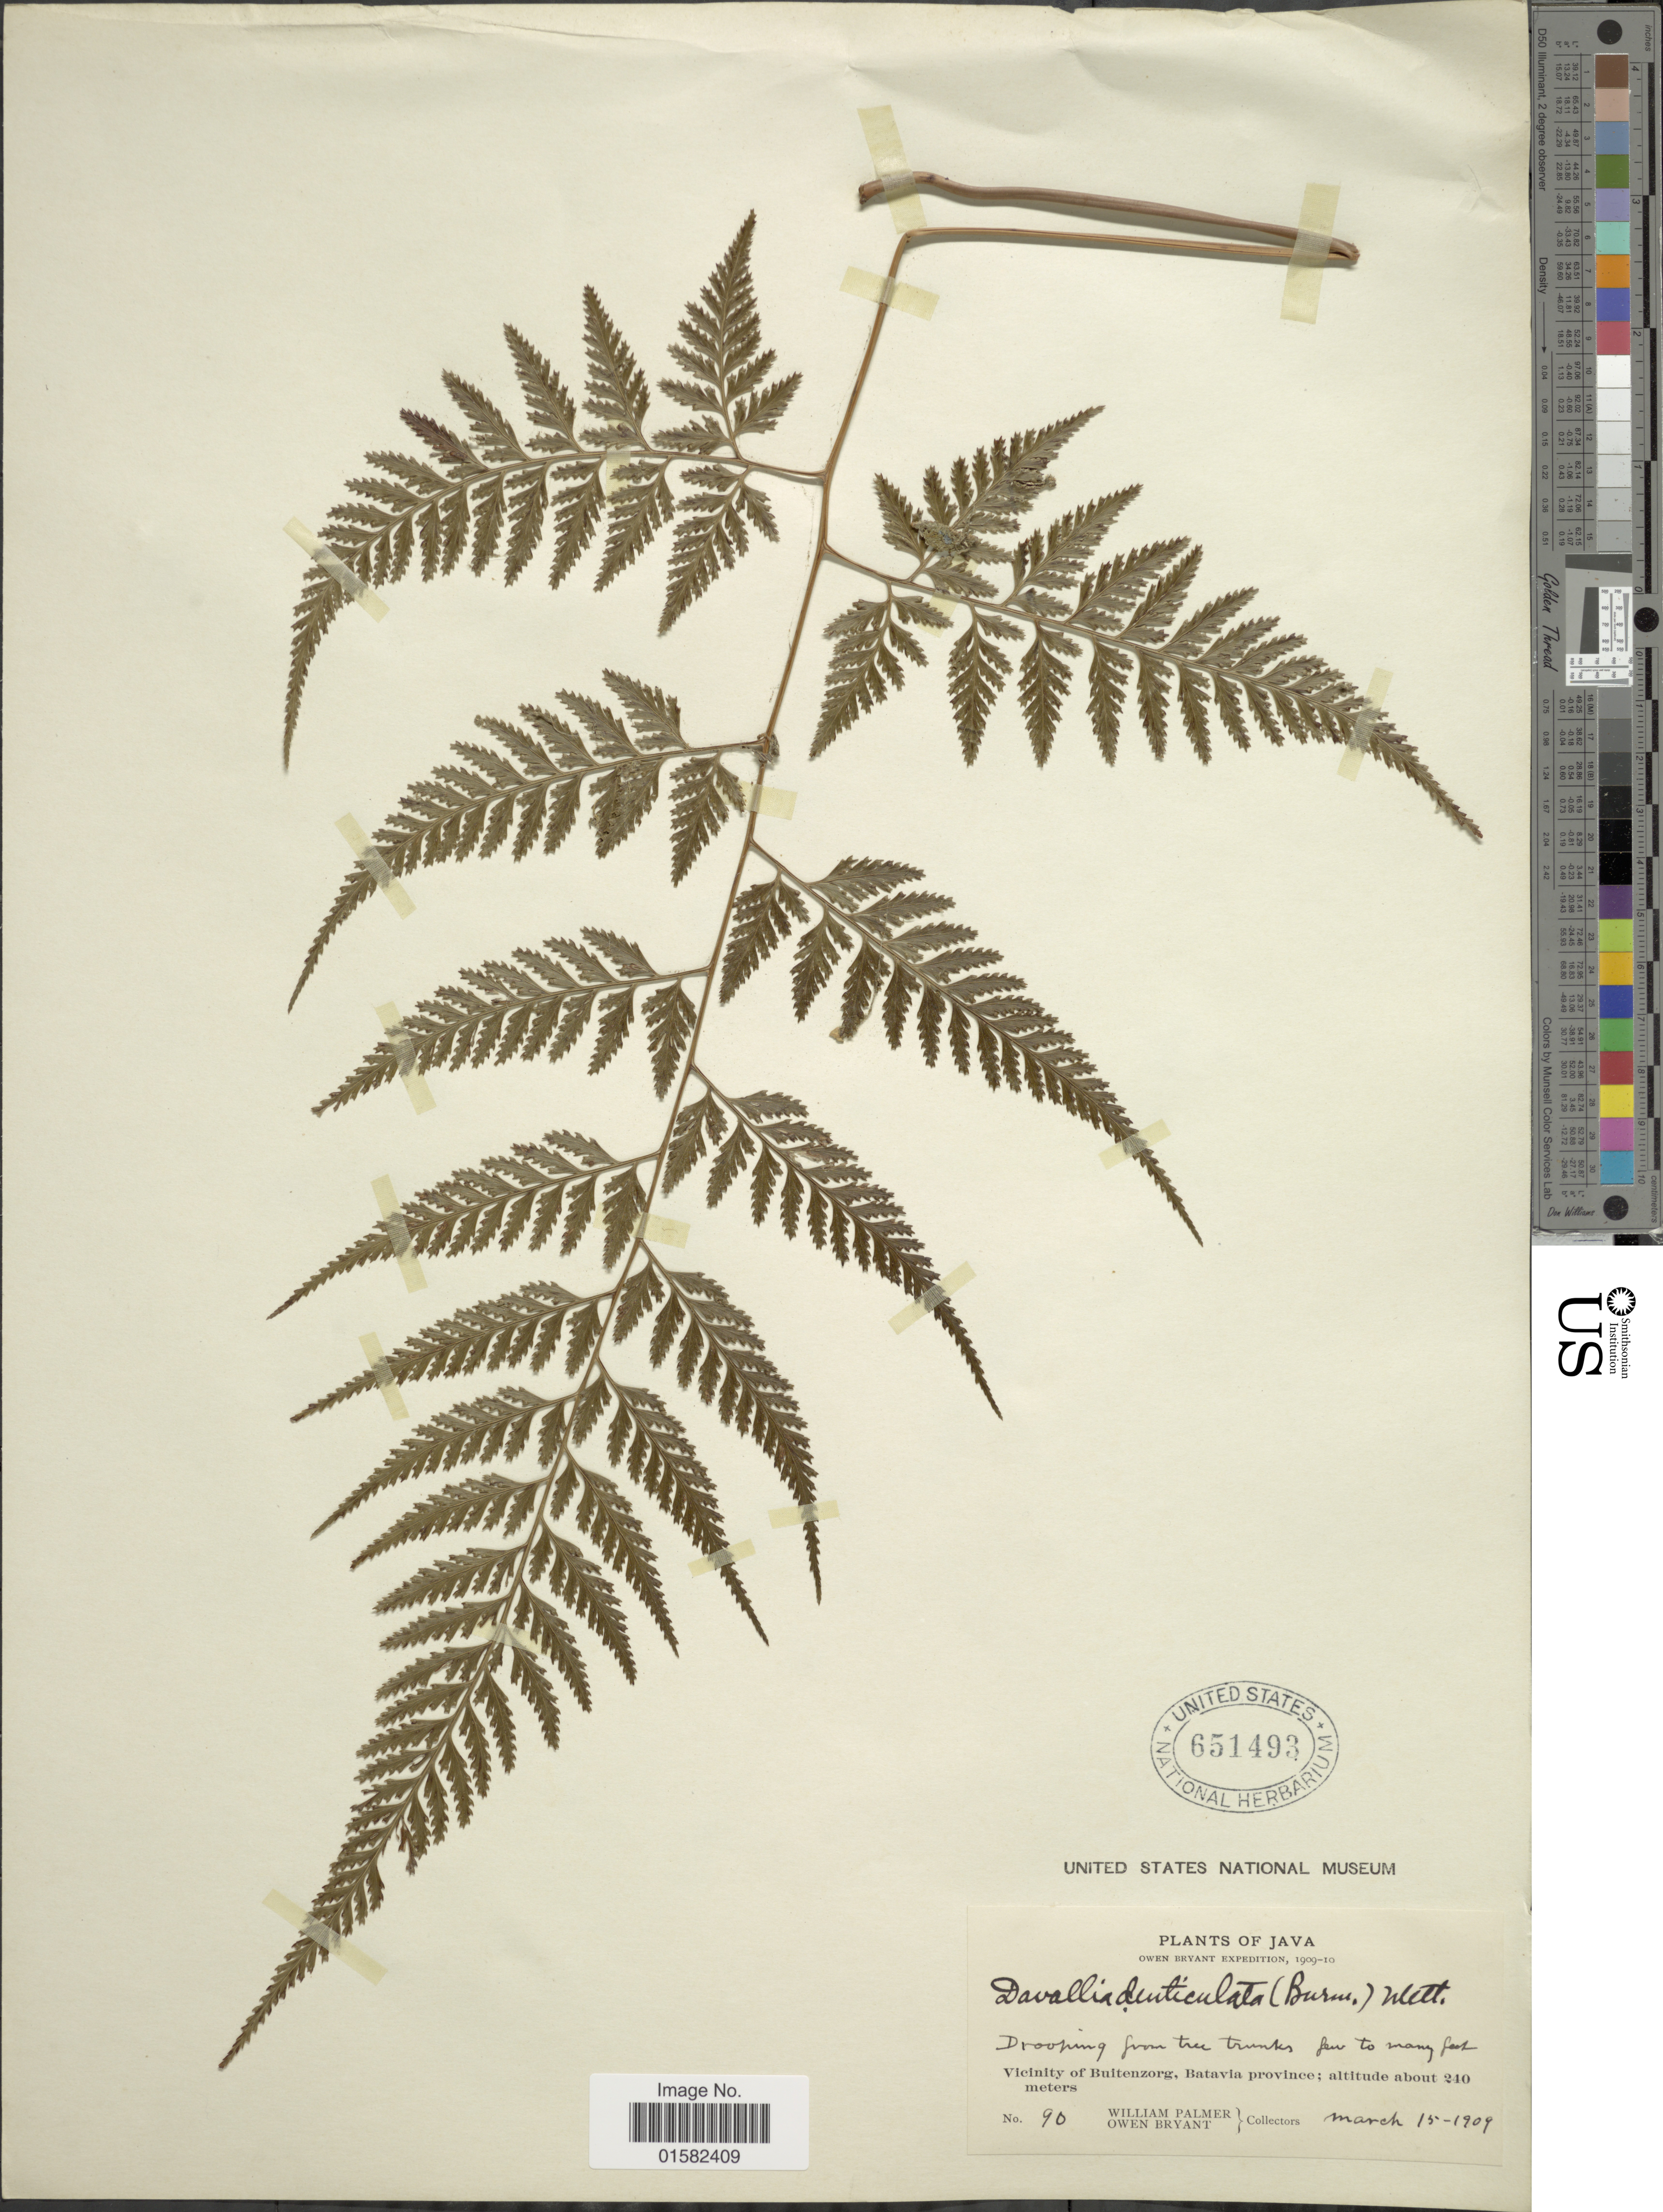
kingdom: Plantae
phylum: Tracheophyta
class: Polypodiopsida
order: Polypodiales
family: Davalliaceae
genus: Wibelia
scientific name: Wibelia denticulata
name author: (Burm. f.) M. Kato & Tsutsumi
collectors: W. Palmer & O. Bryant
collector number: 90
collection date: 1909-03-15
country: Indonesia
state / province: Java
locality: Vicinity of Buitenzorg, Batavia province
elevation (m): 240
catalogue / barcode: US 651493